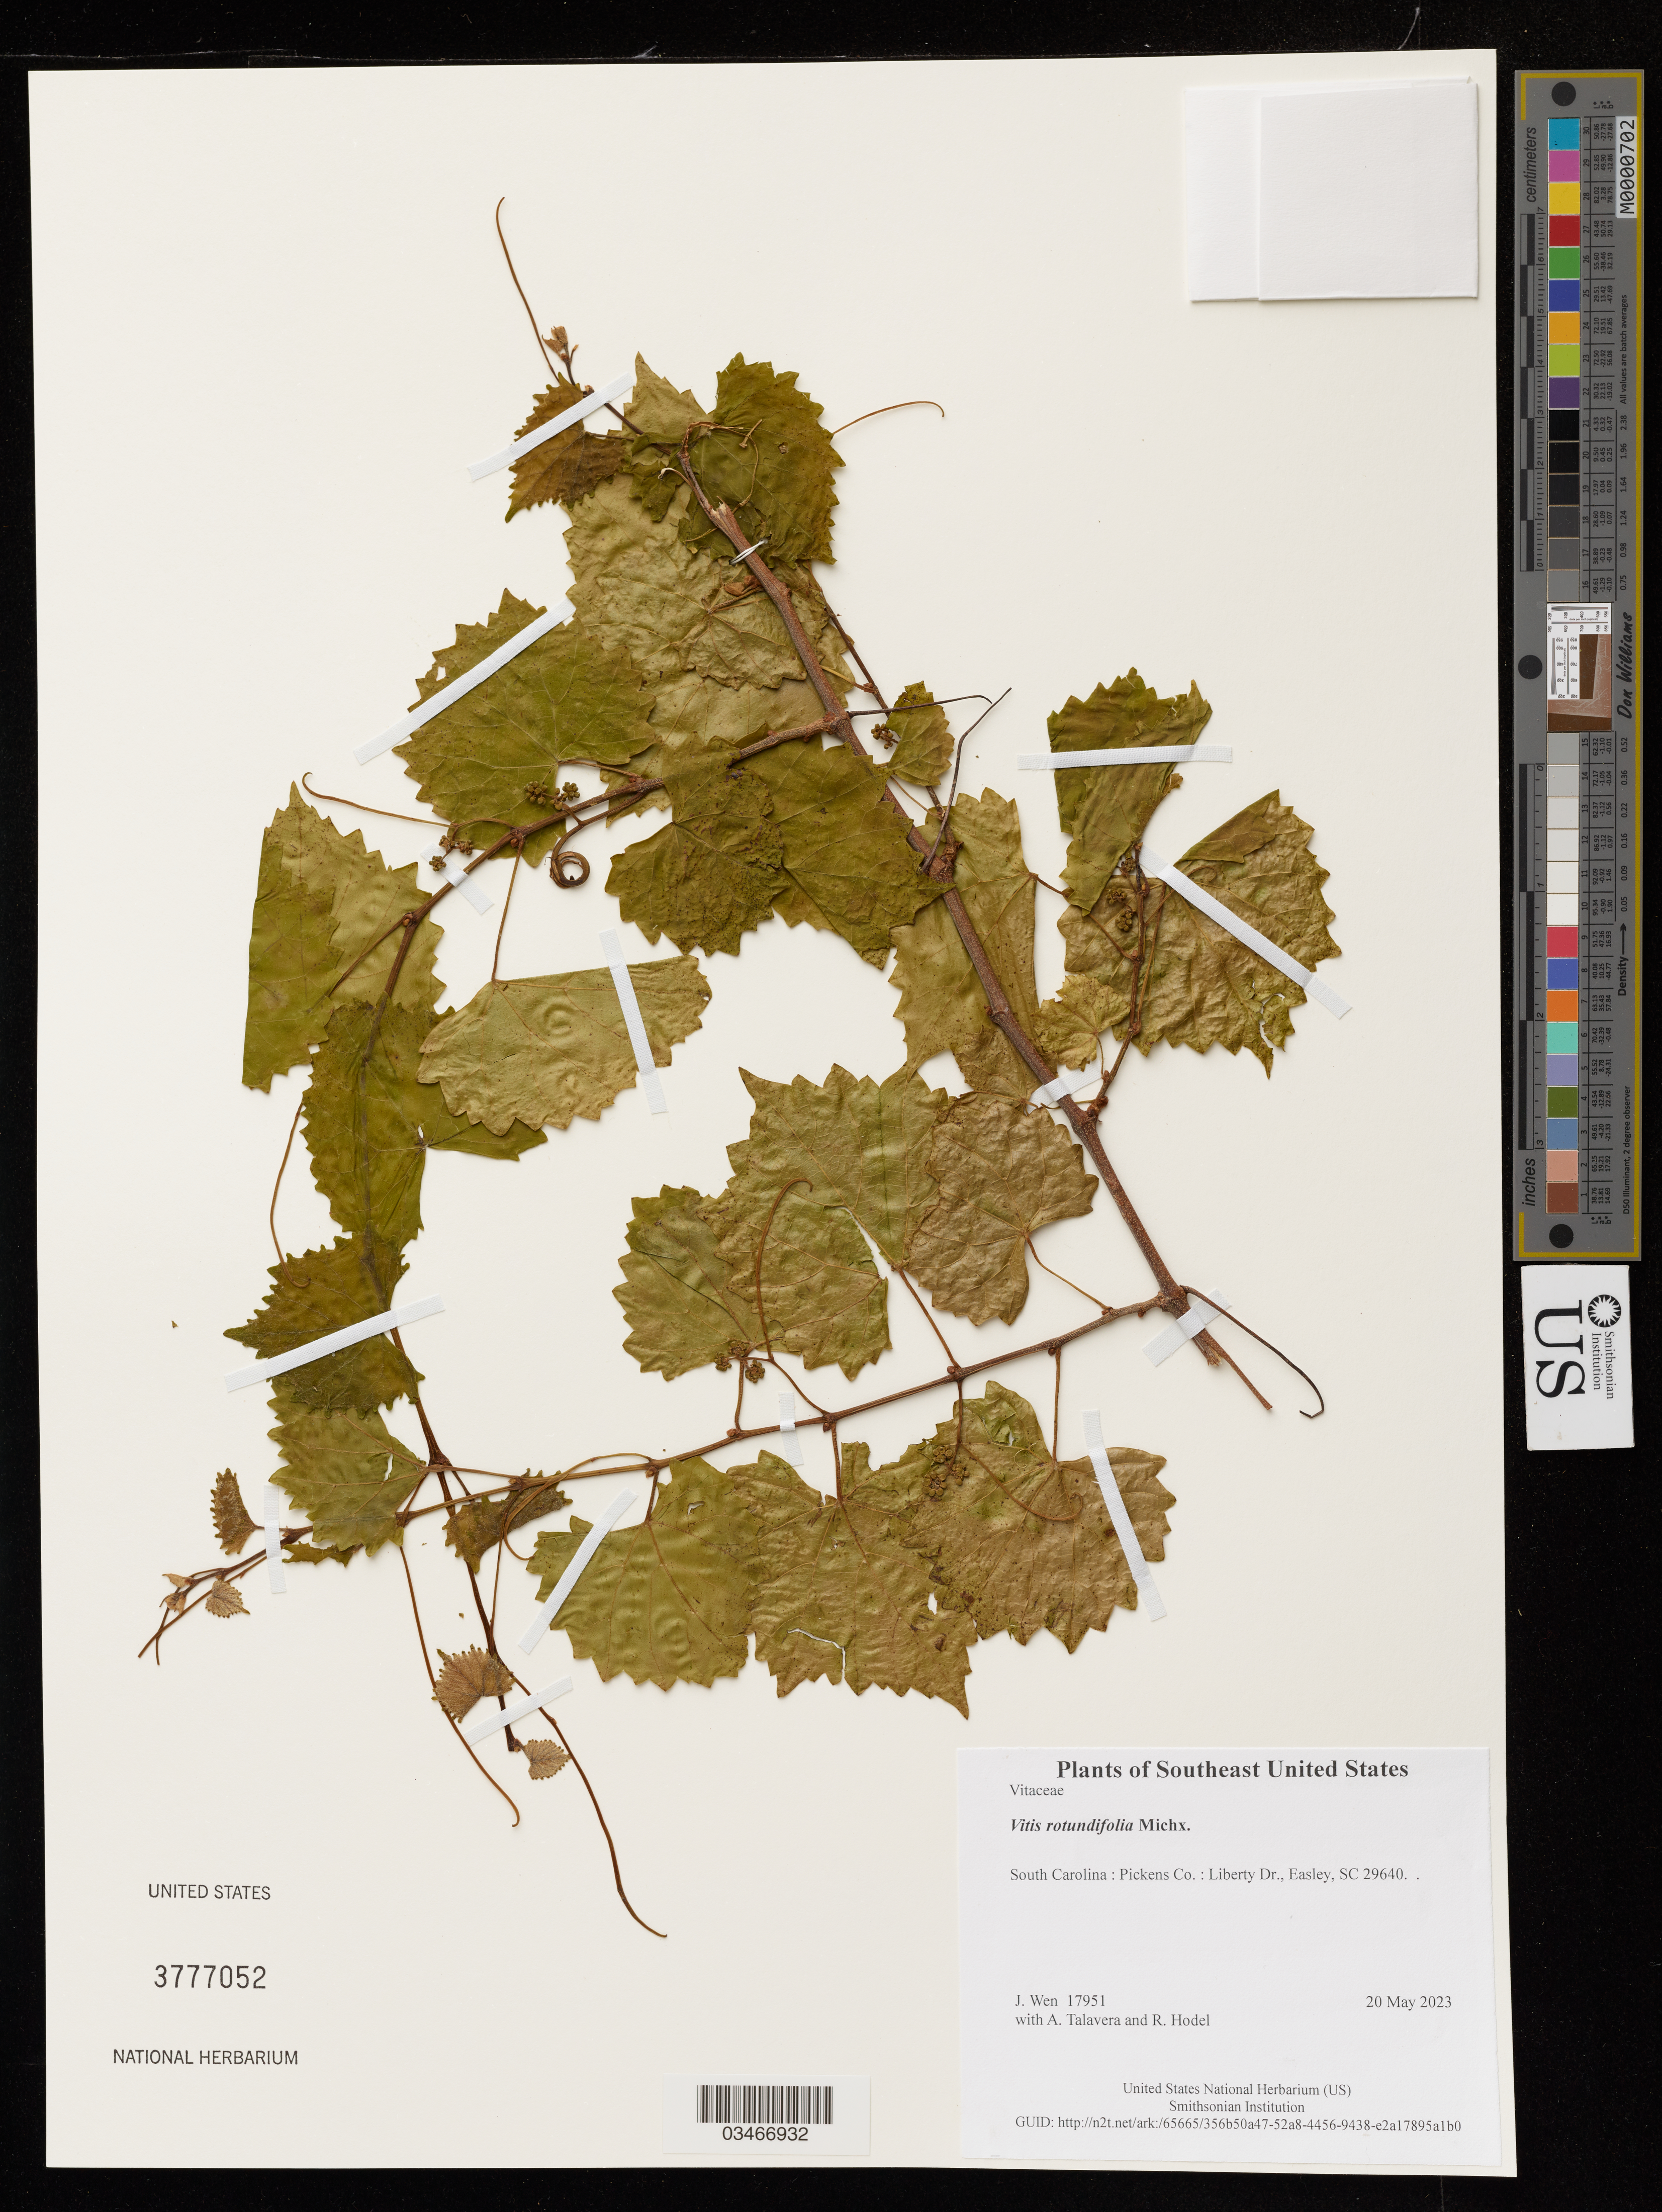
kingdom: Plantae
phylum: Tracheophyta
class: Magnoliopsida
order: Vitales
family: Vitaceae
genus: Vitis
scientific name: Vitis rotundifolia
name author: Michx.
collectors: J. Wen, A. Talavera & R. Hodel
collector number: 17951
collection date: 2023-05-20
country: United States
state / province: South Carolina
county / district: Pickens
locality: Liberty Dr., Easley, SC 29640.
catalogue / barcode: US 3777052